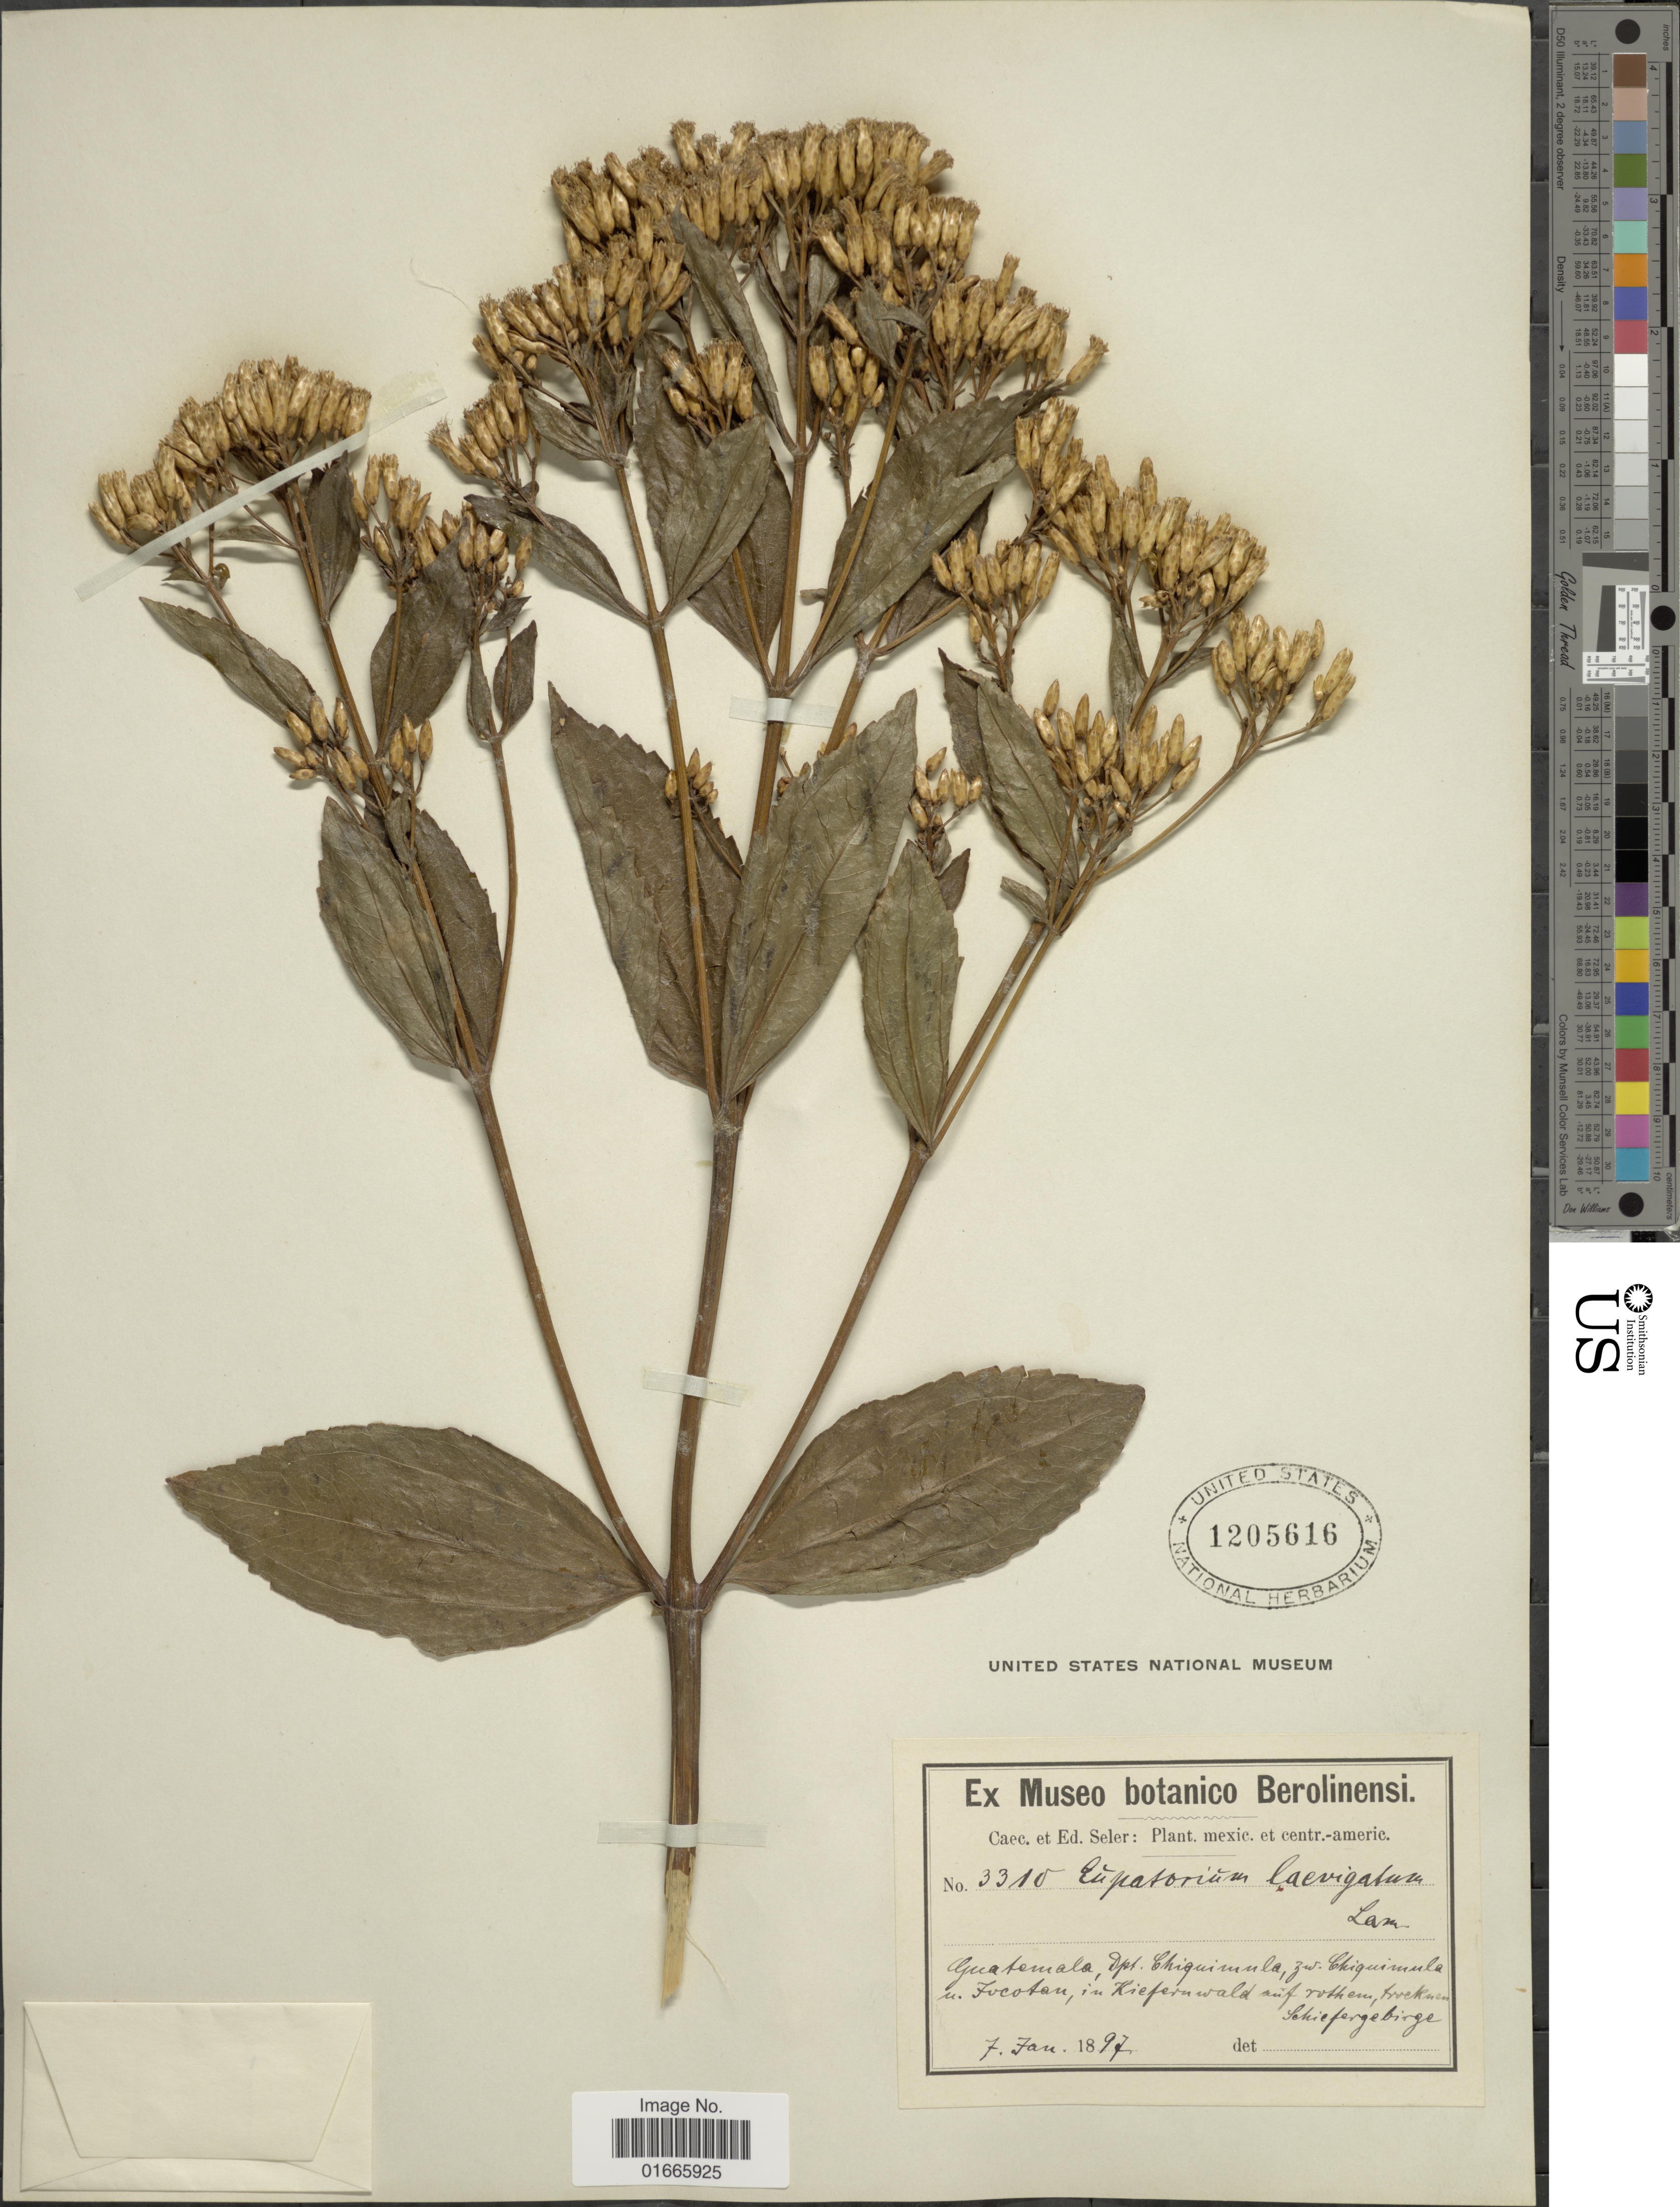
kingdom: Plantae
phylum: Tracheophyta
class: Magnoliopsida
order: Asterales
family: Asteraceae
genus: Chromolaena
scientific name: Chromolaena laevigata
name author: (Lam.) R.M. King & H. Rob.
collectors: E. G. Seler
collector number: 3310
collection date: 1897-01-07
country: Guatemala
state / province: Chiquimula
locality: zw. Chiquimula u., Jocotan, in Riefernwald suif nothem trocknen schiefergebirge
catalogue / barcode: US 1205616